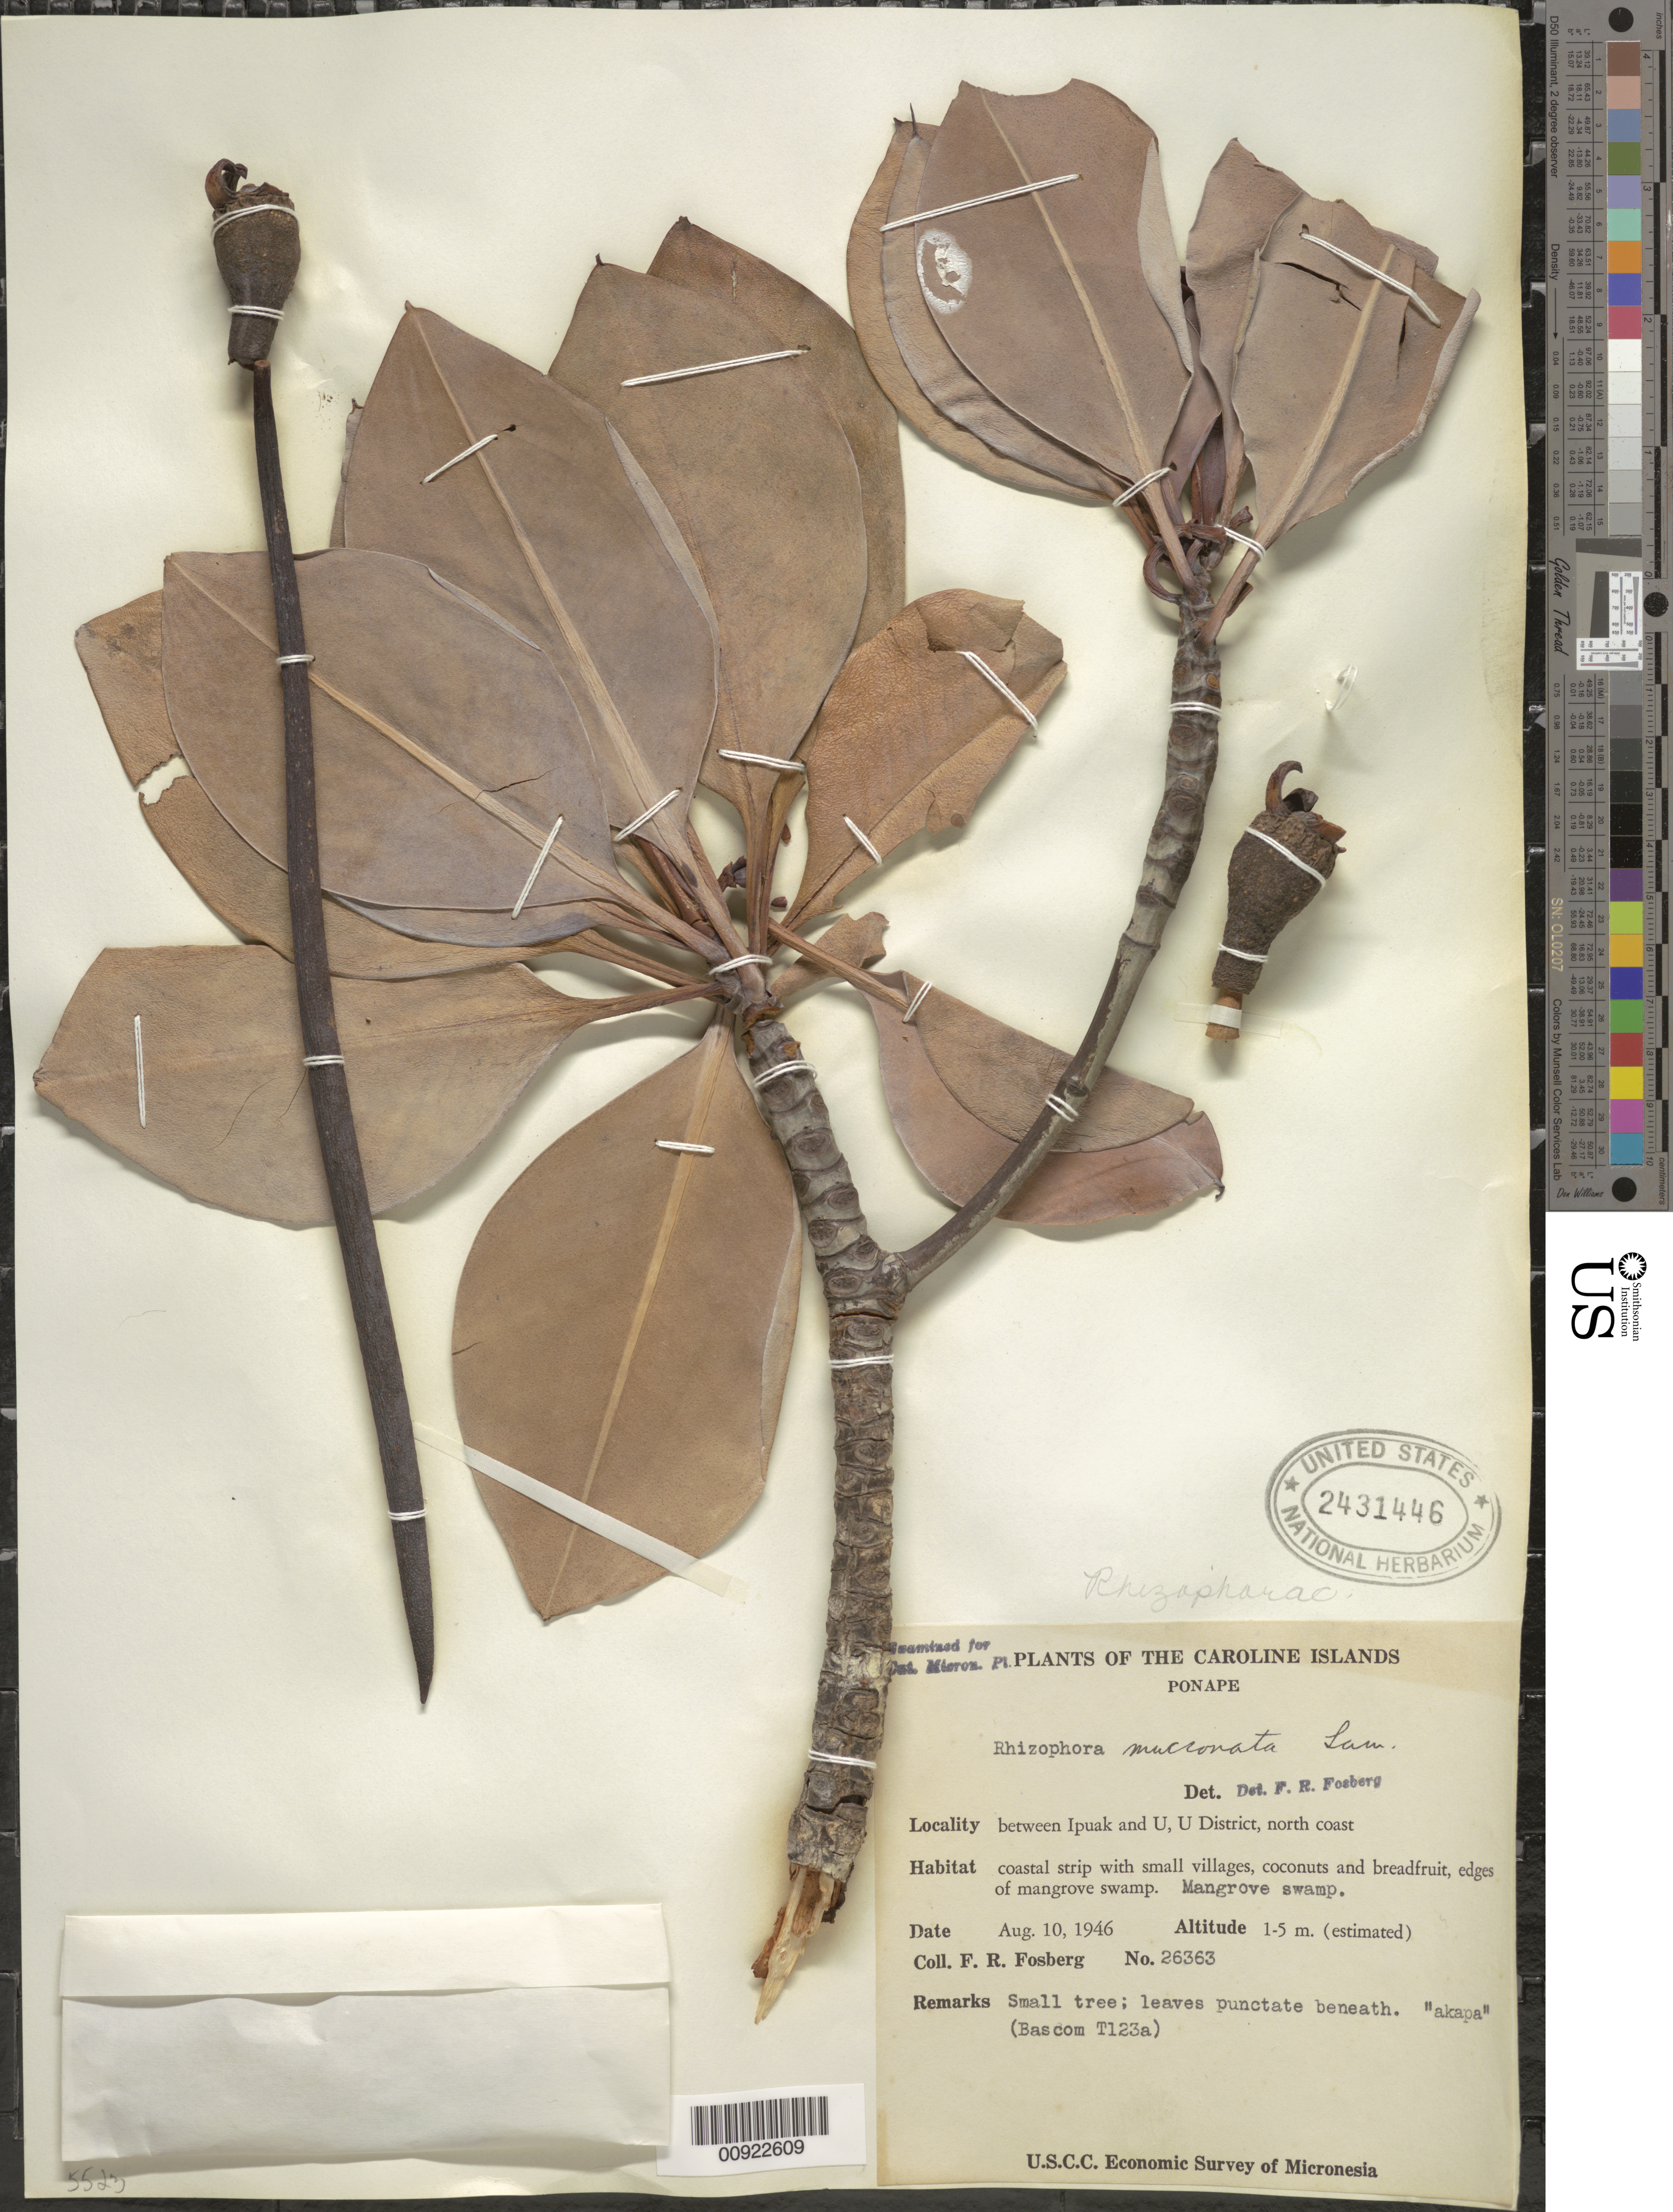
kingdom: Plantae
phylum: Tracheophyta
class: Magnoliopsida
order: Malpighiales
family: Rhizophoraceae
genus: Rhizophora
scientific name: Rhizophora mucronata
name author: Lam.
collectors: F. R. Fosberg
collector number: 26363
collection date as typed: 10 Aug 1946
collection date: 1946-08-10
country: Micronesia, Federated States of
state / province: Pohnpei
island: Pohnpei [Ponape]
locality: Between Ipuak and U, U district, N coast.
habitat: Mangrove swamp.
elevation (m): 1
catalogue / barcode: US 2431446